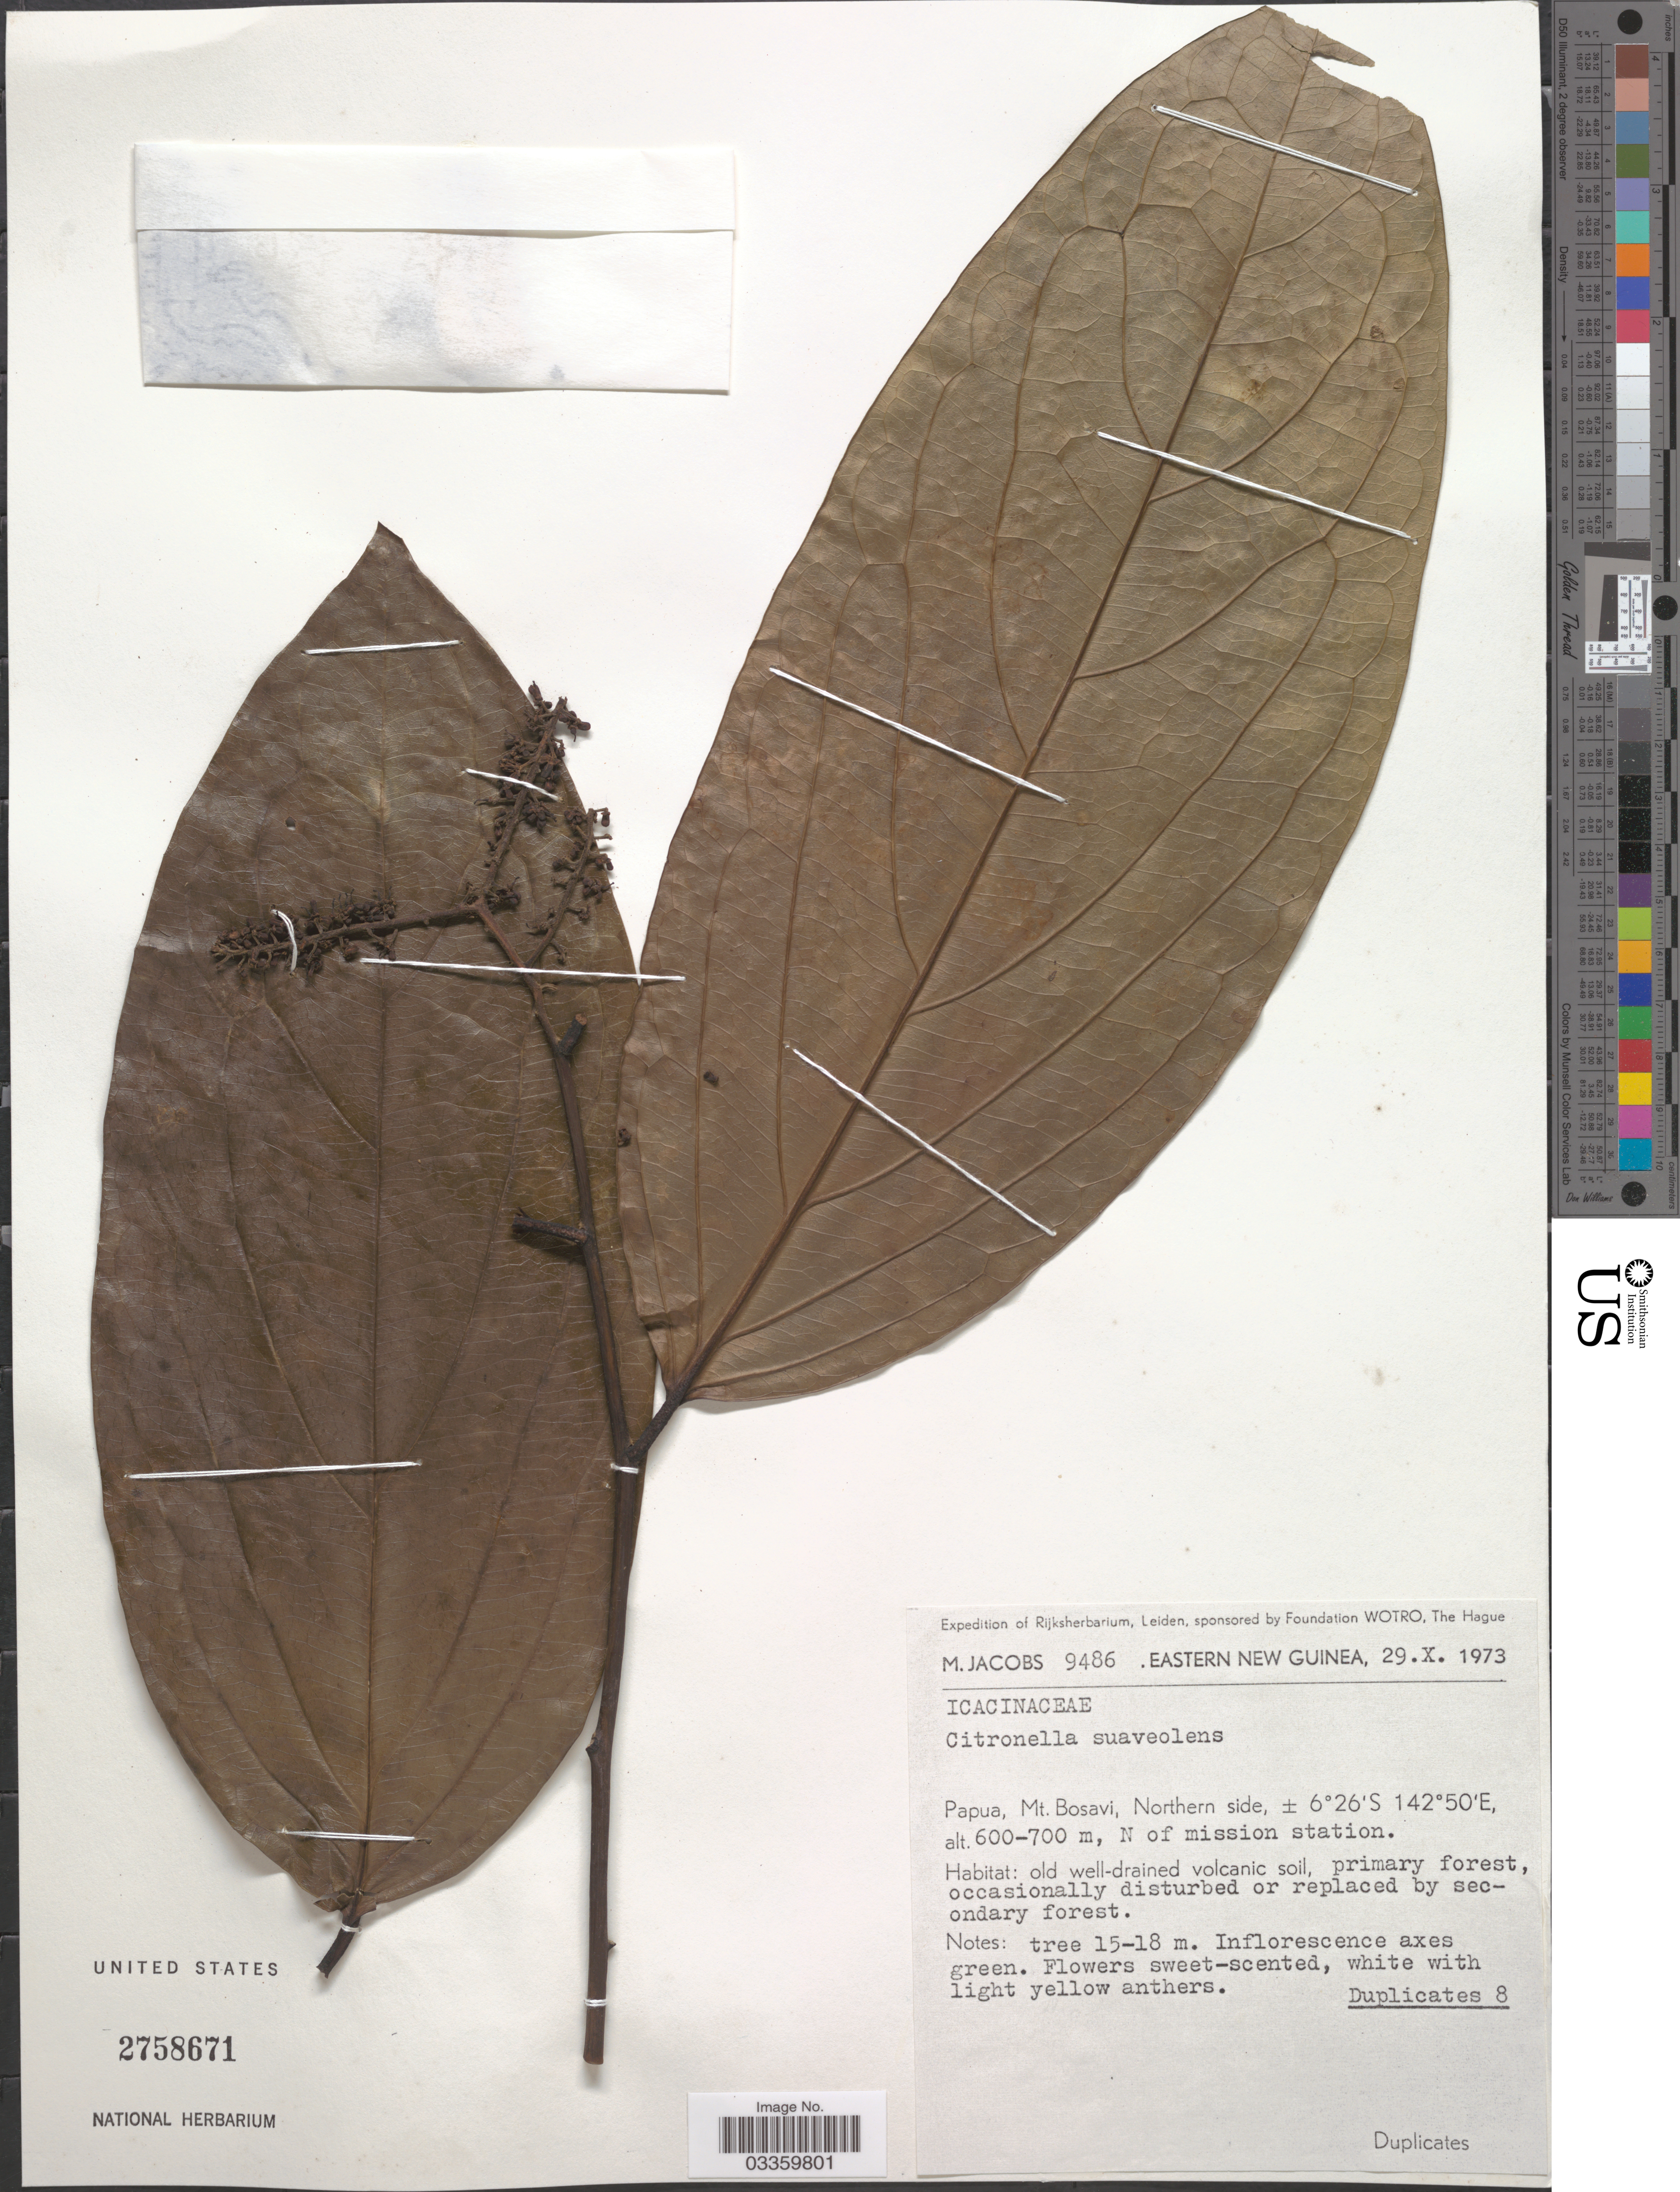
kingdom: Plantae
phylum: Tracheophyta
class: Magnoliopsida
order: Cardiopteridales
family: Cardiopteridaceae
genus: Citronella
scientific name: Citronella suaveolens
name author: (Blume) R.A. Howard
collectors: M. Jacobs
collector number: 9486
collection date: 1973-10-29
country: Papua New Guinea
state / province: Northern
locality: Eastern New Guinea. Papua, Mt. Bosavi, Northern side, N of mission station.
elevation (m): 600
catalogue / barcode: US 2758671